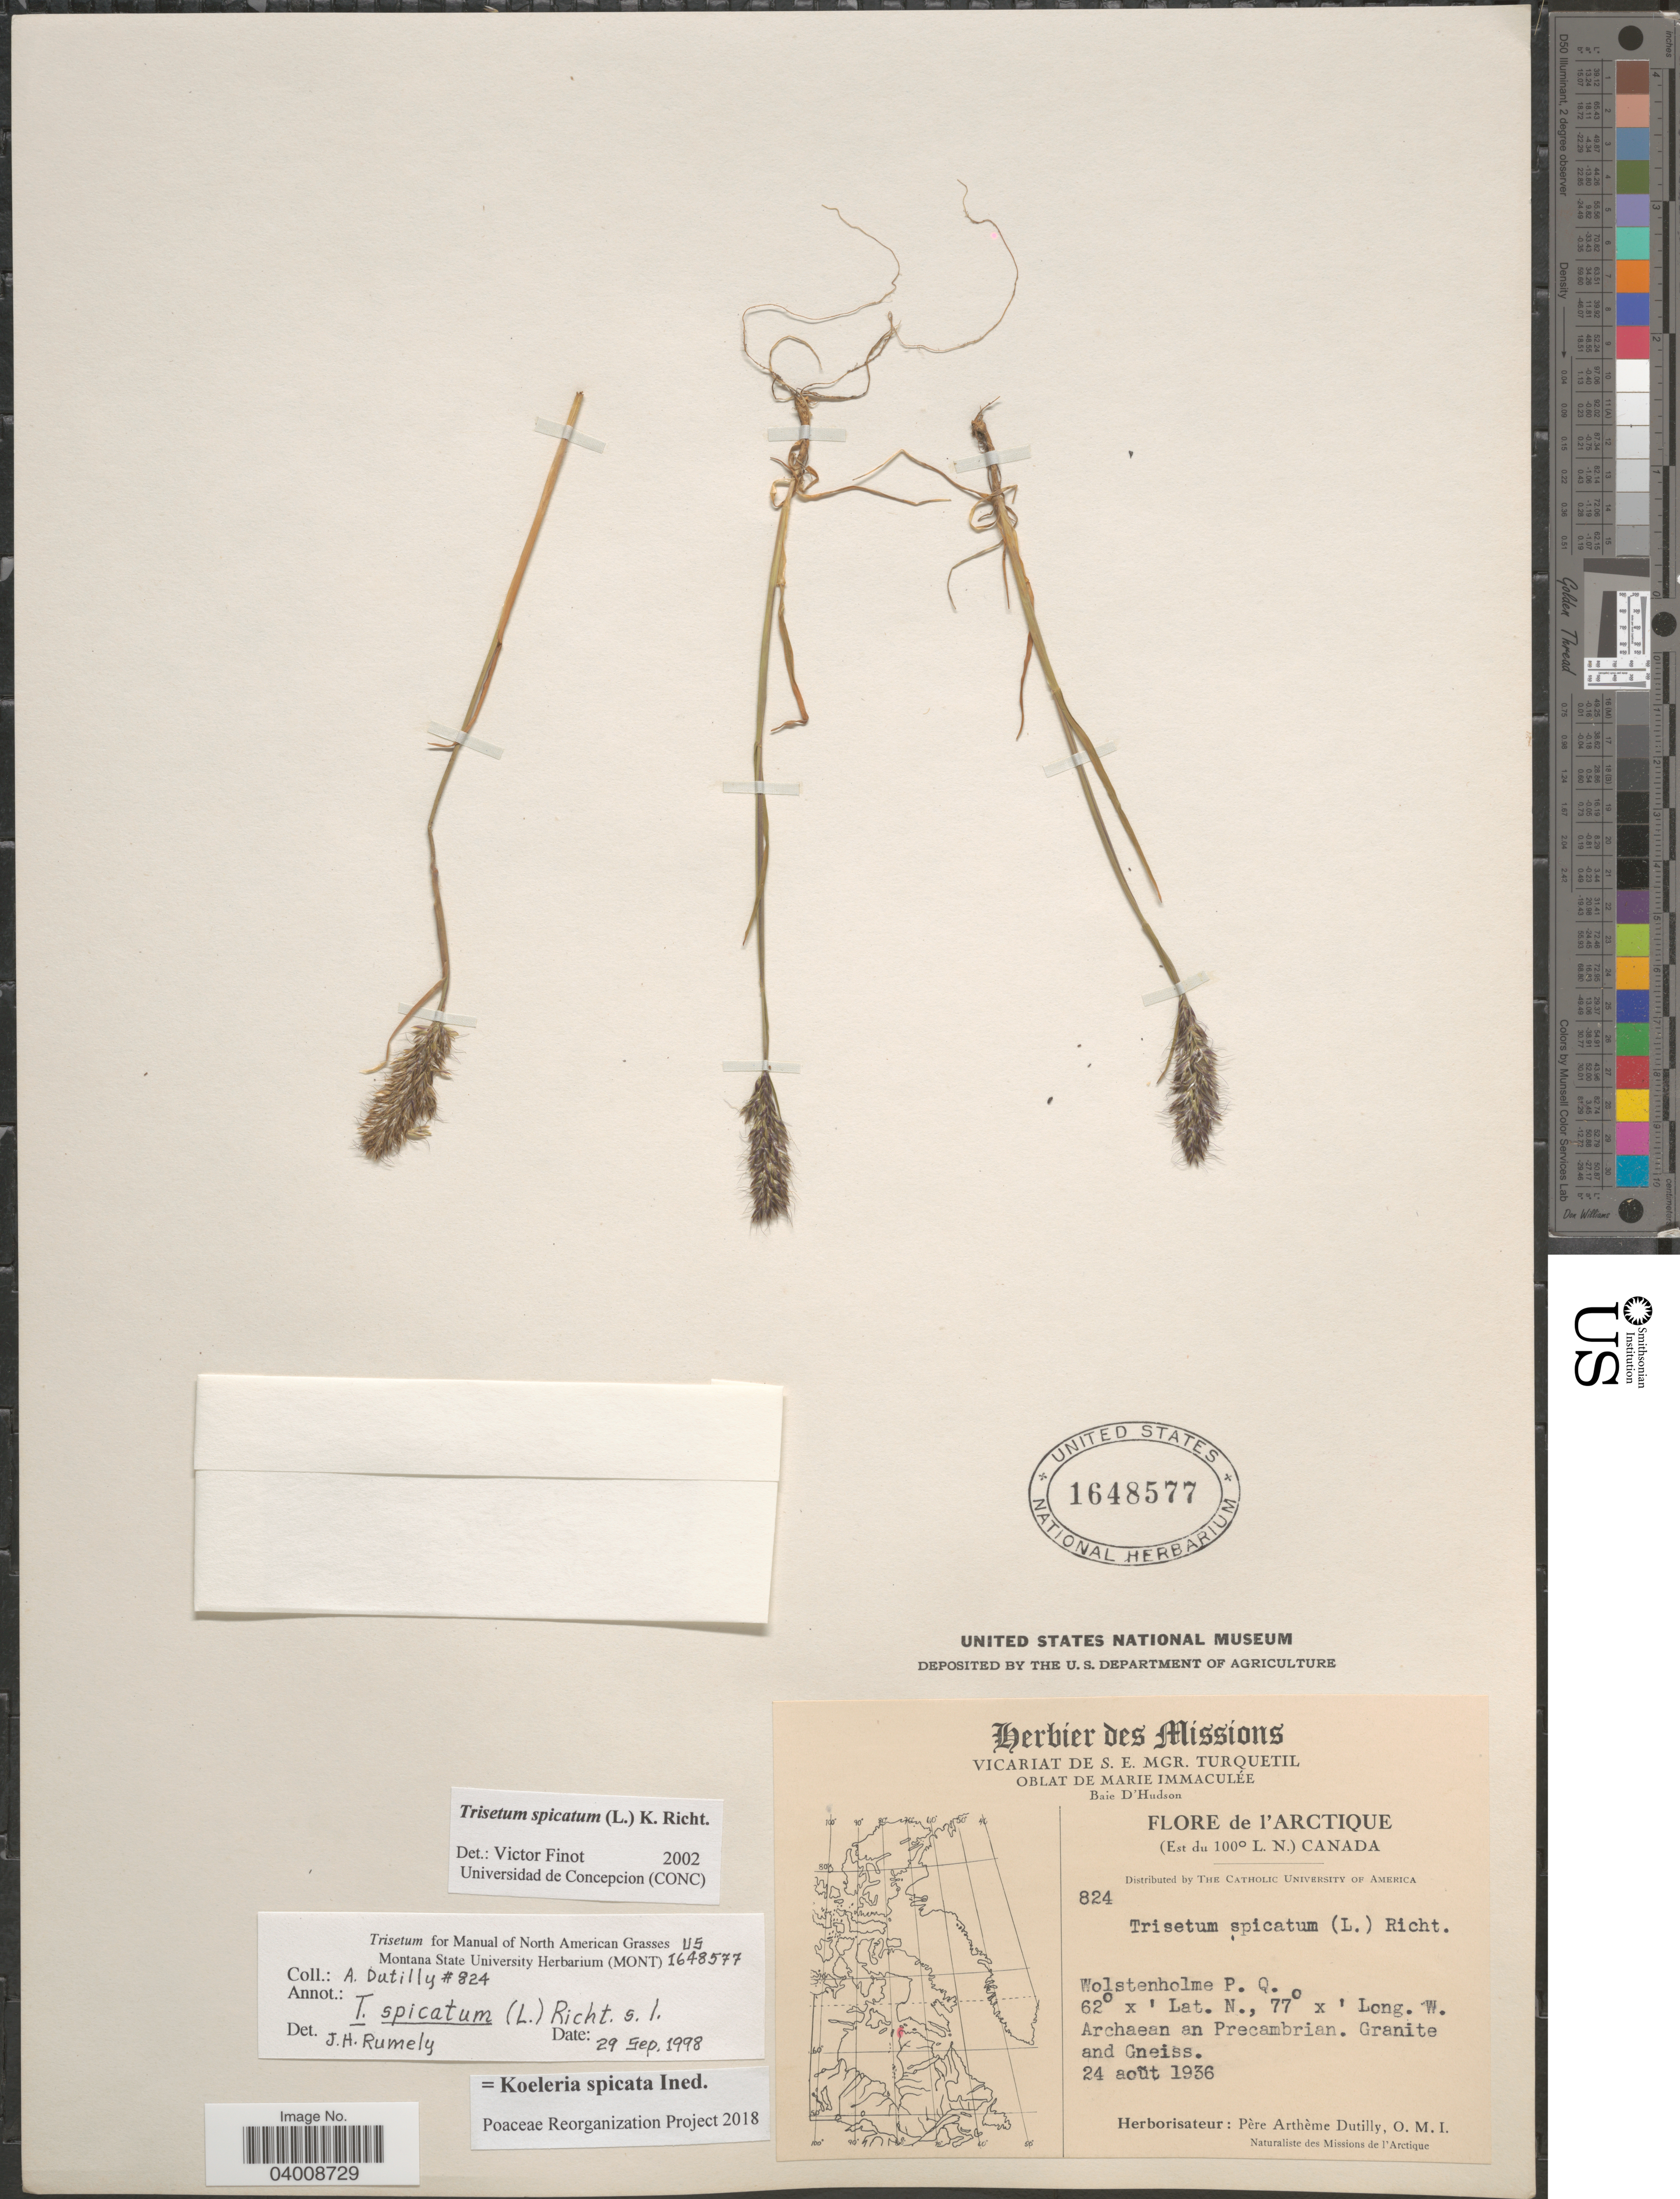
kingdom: Plantae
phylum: Tracheophyta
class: Liliopsida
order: Poales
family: Poaceae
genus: Koeleria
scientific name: Koeleria spicata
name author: (L.) Barberá et al.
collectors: ex Herb. Pêre Arthême Dutilly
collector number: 824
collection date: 1936-08-24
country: Canada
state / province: Quebec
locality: L'Arctique. (Est du 100° L. N.). Wolstenholme P. Q.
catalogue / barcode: US 1648577